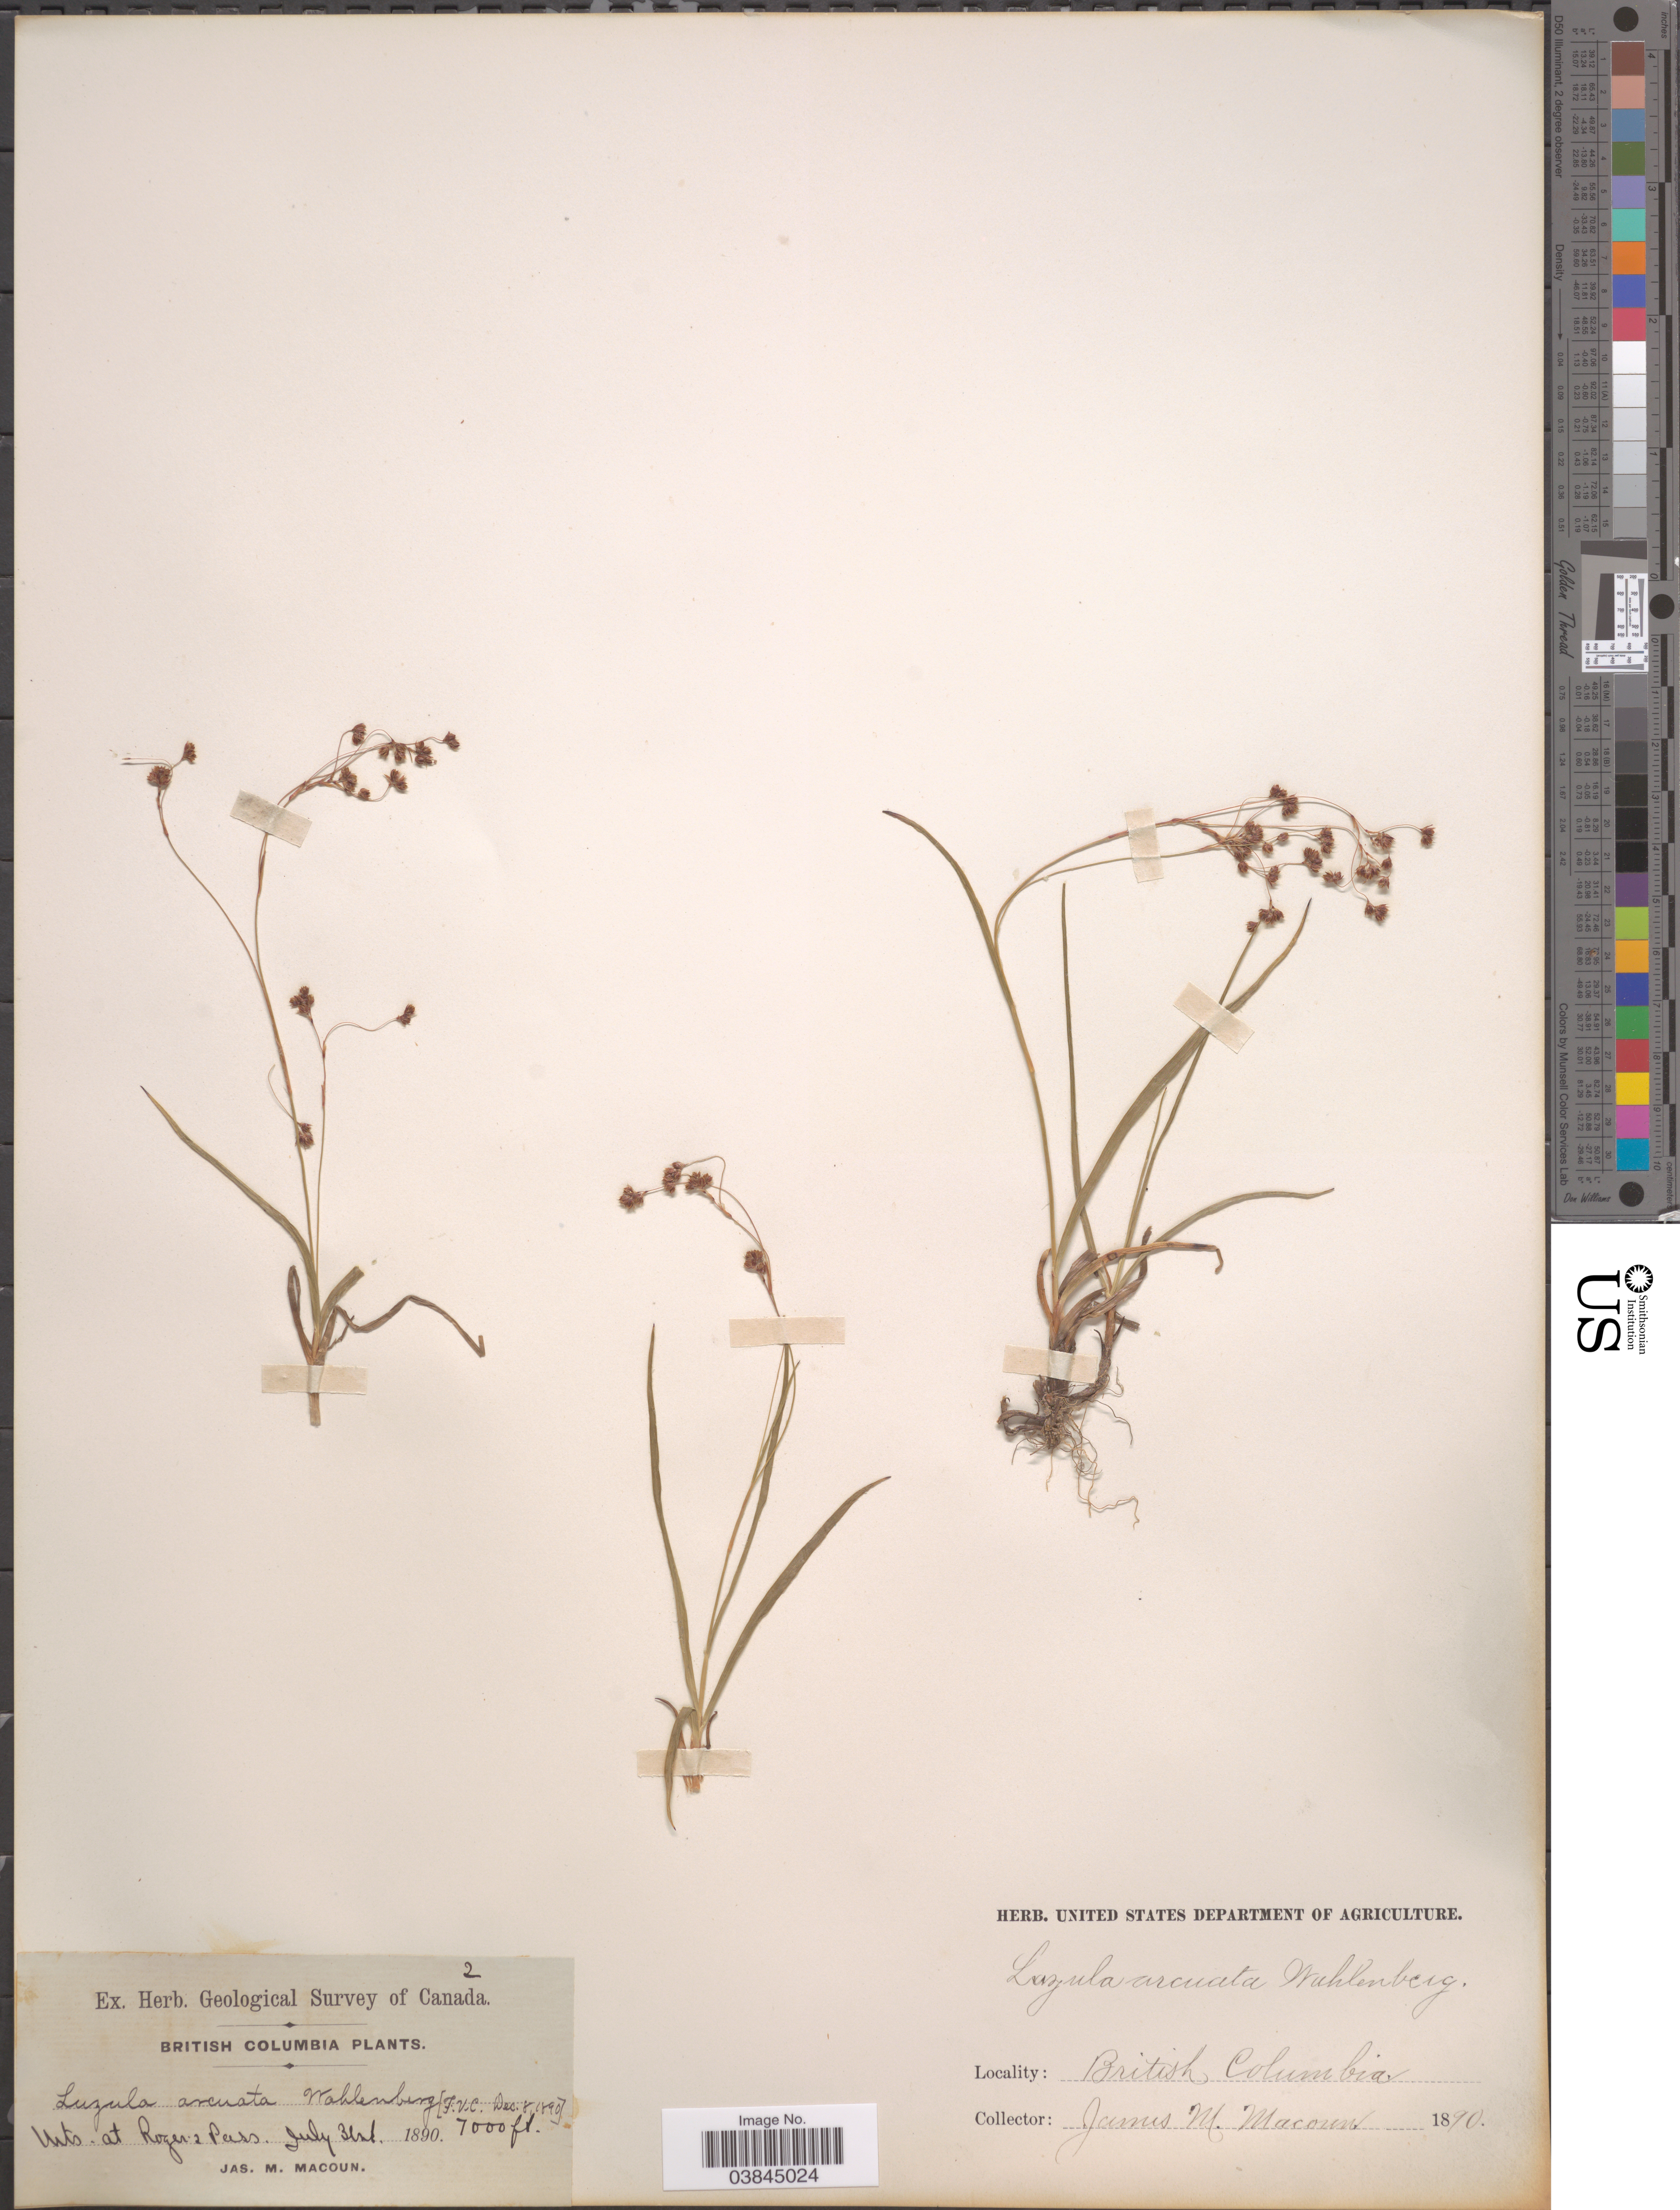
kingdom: Plantae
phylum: Tracheophyta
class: Liliopsida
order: Poales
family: Juncaceae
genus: Luzula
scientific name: Luzula arcuata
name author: (Wahlenb.) Sw.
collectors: J. M. Macoun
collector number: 2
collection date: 1890-07-31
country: Canada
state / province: British Columbia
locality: Mts. at Rogers Pass.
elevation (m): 2134